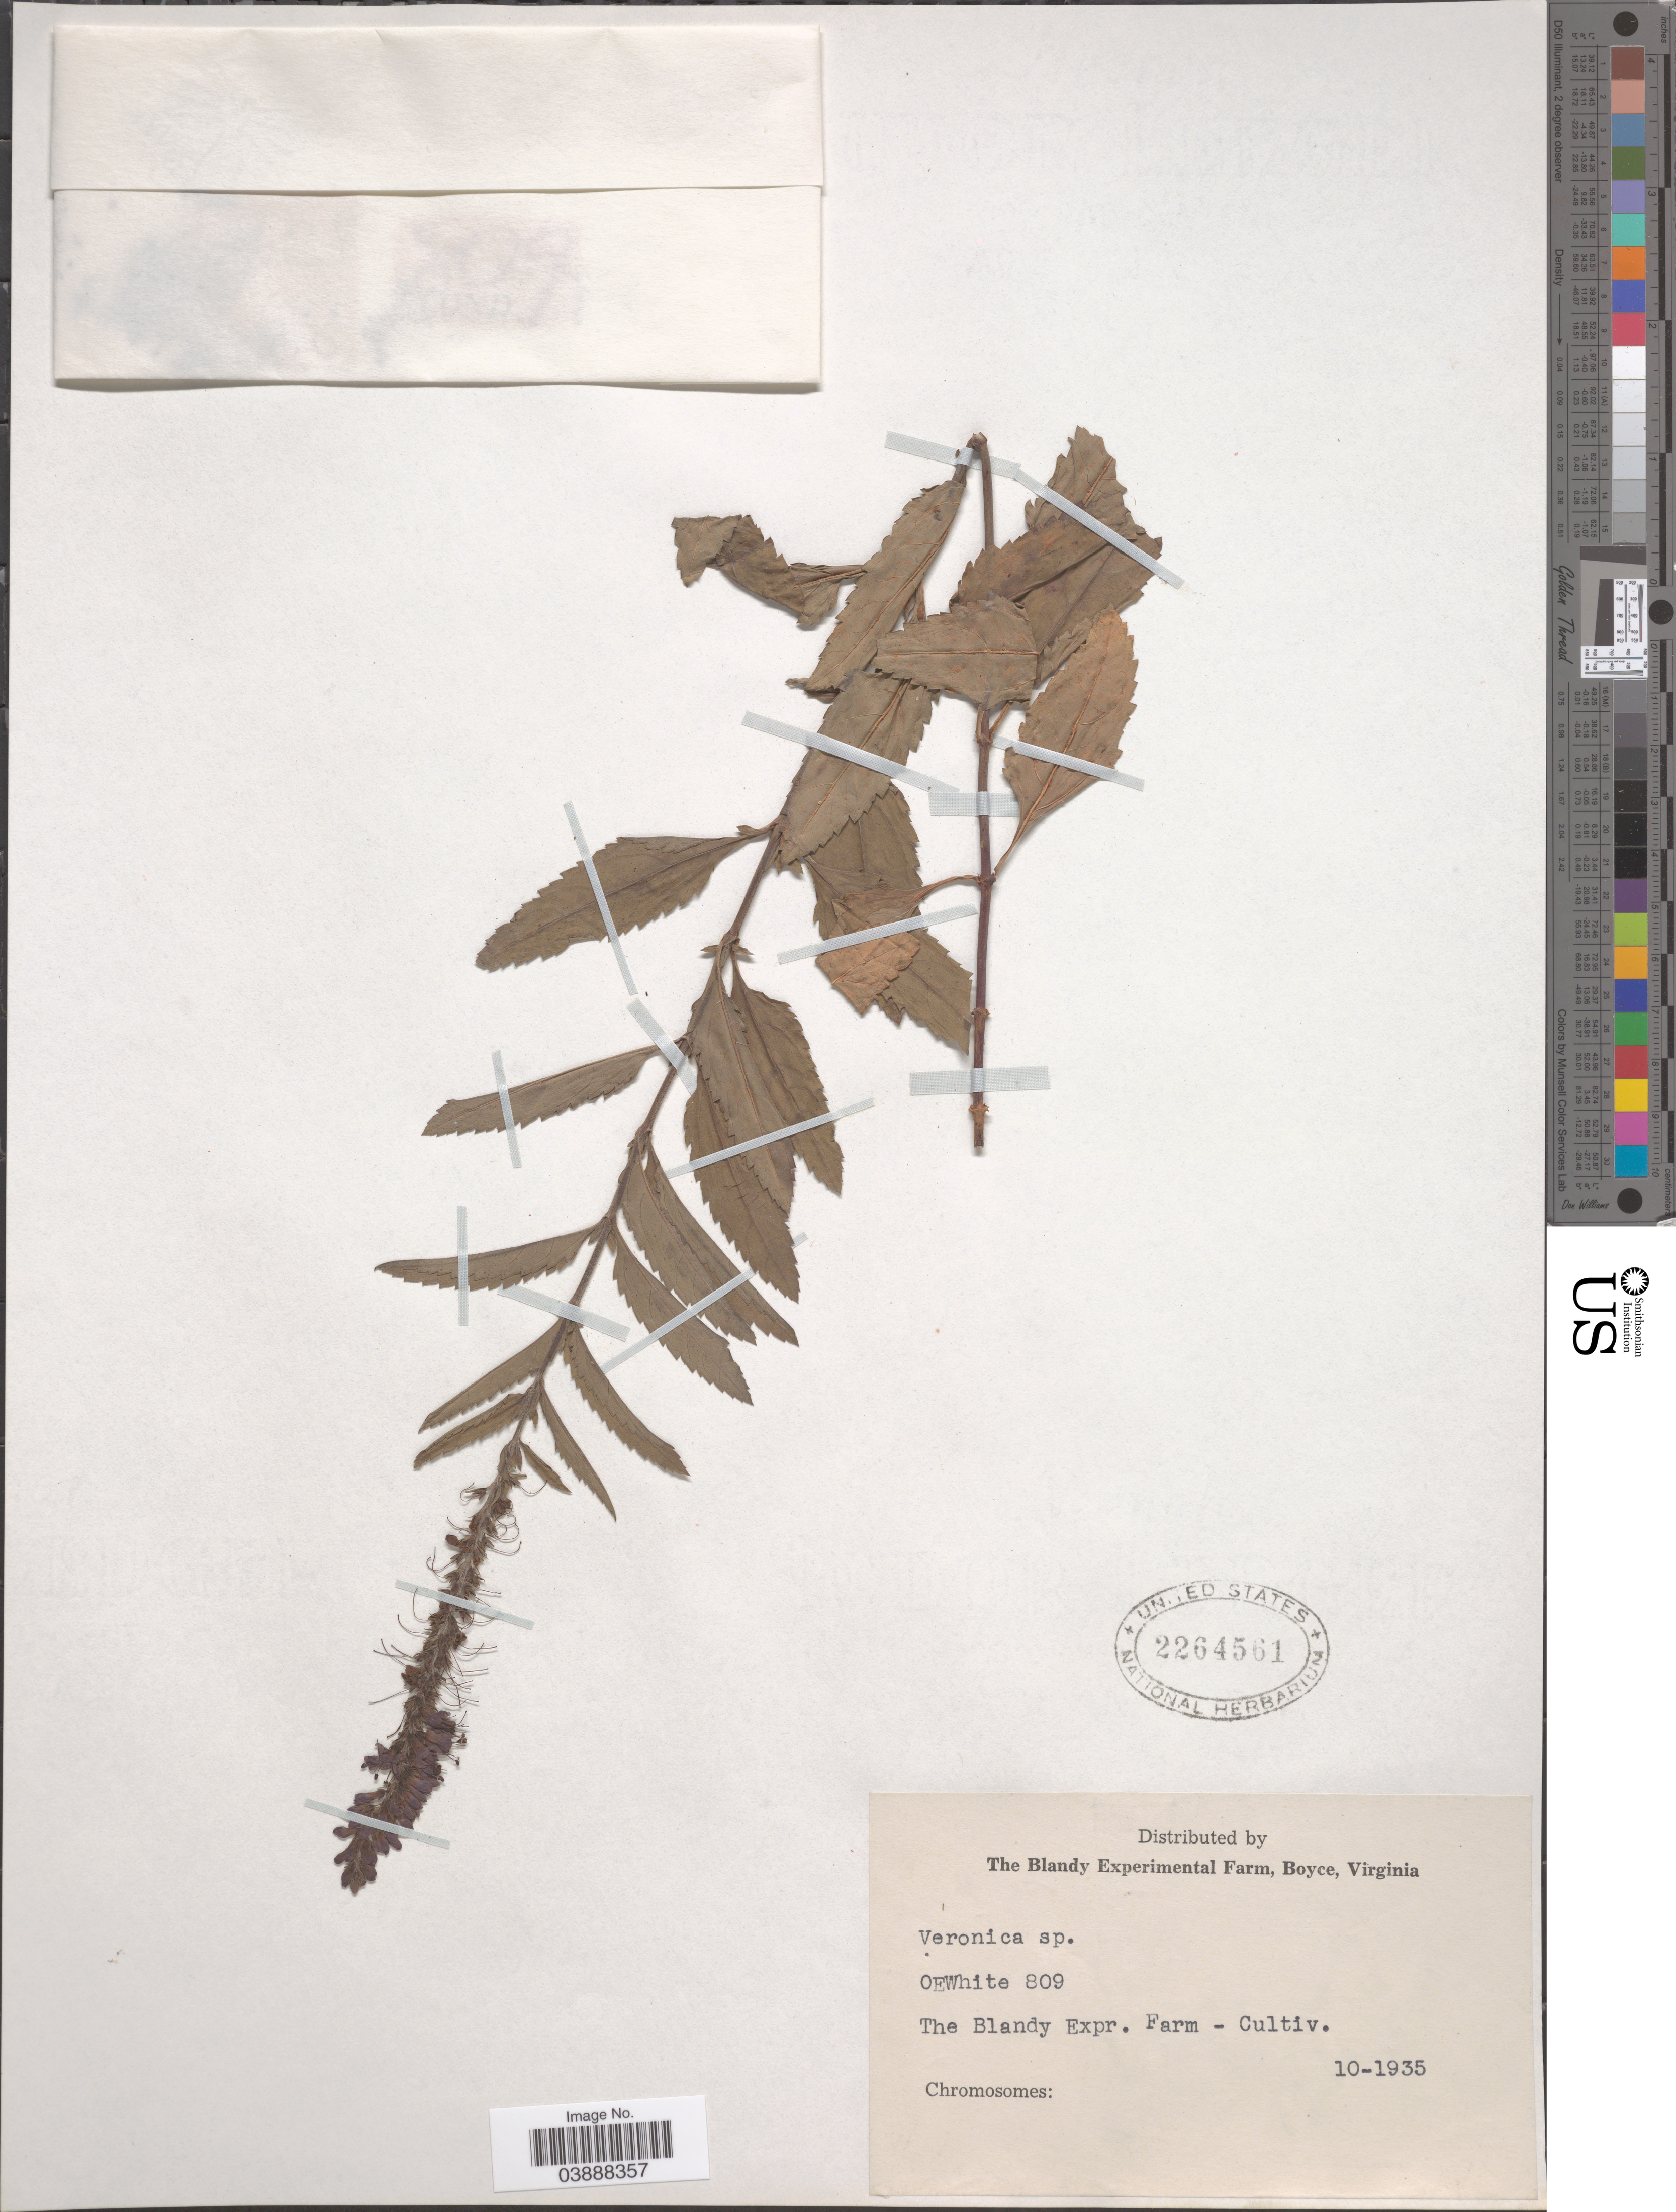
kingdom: Plantae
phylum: Tracheophyta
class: Magnoliopsida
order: Lamiales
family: Plantaginaceae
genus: Veronica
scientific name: Veronica longifolia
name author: L.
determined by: Albach, Dirk C.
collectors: O. E. White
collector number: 809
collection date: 1935-10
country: United States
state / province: Virginia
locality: The Blandy Expr. Farm.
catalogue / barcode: US 2264561